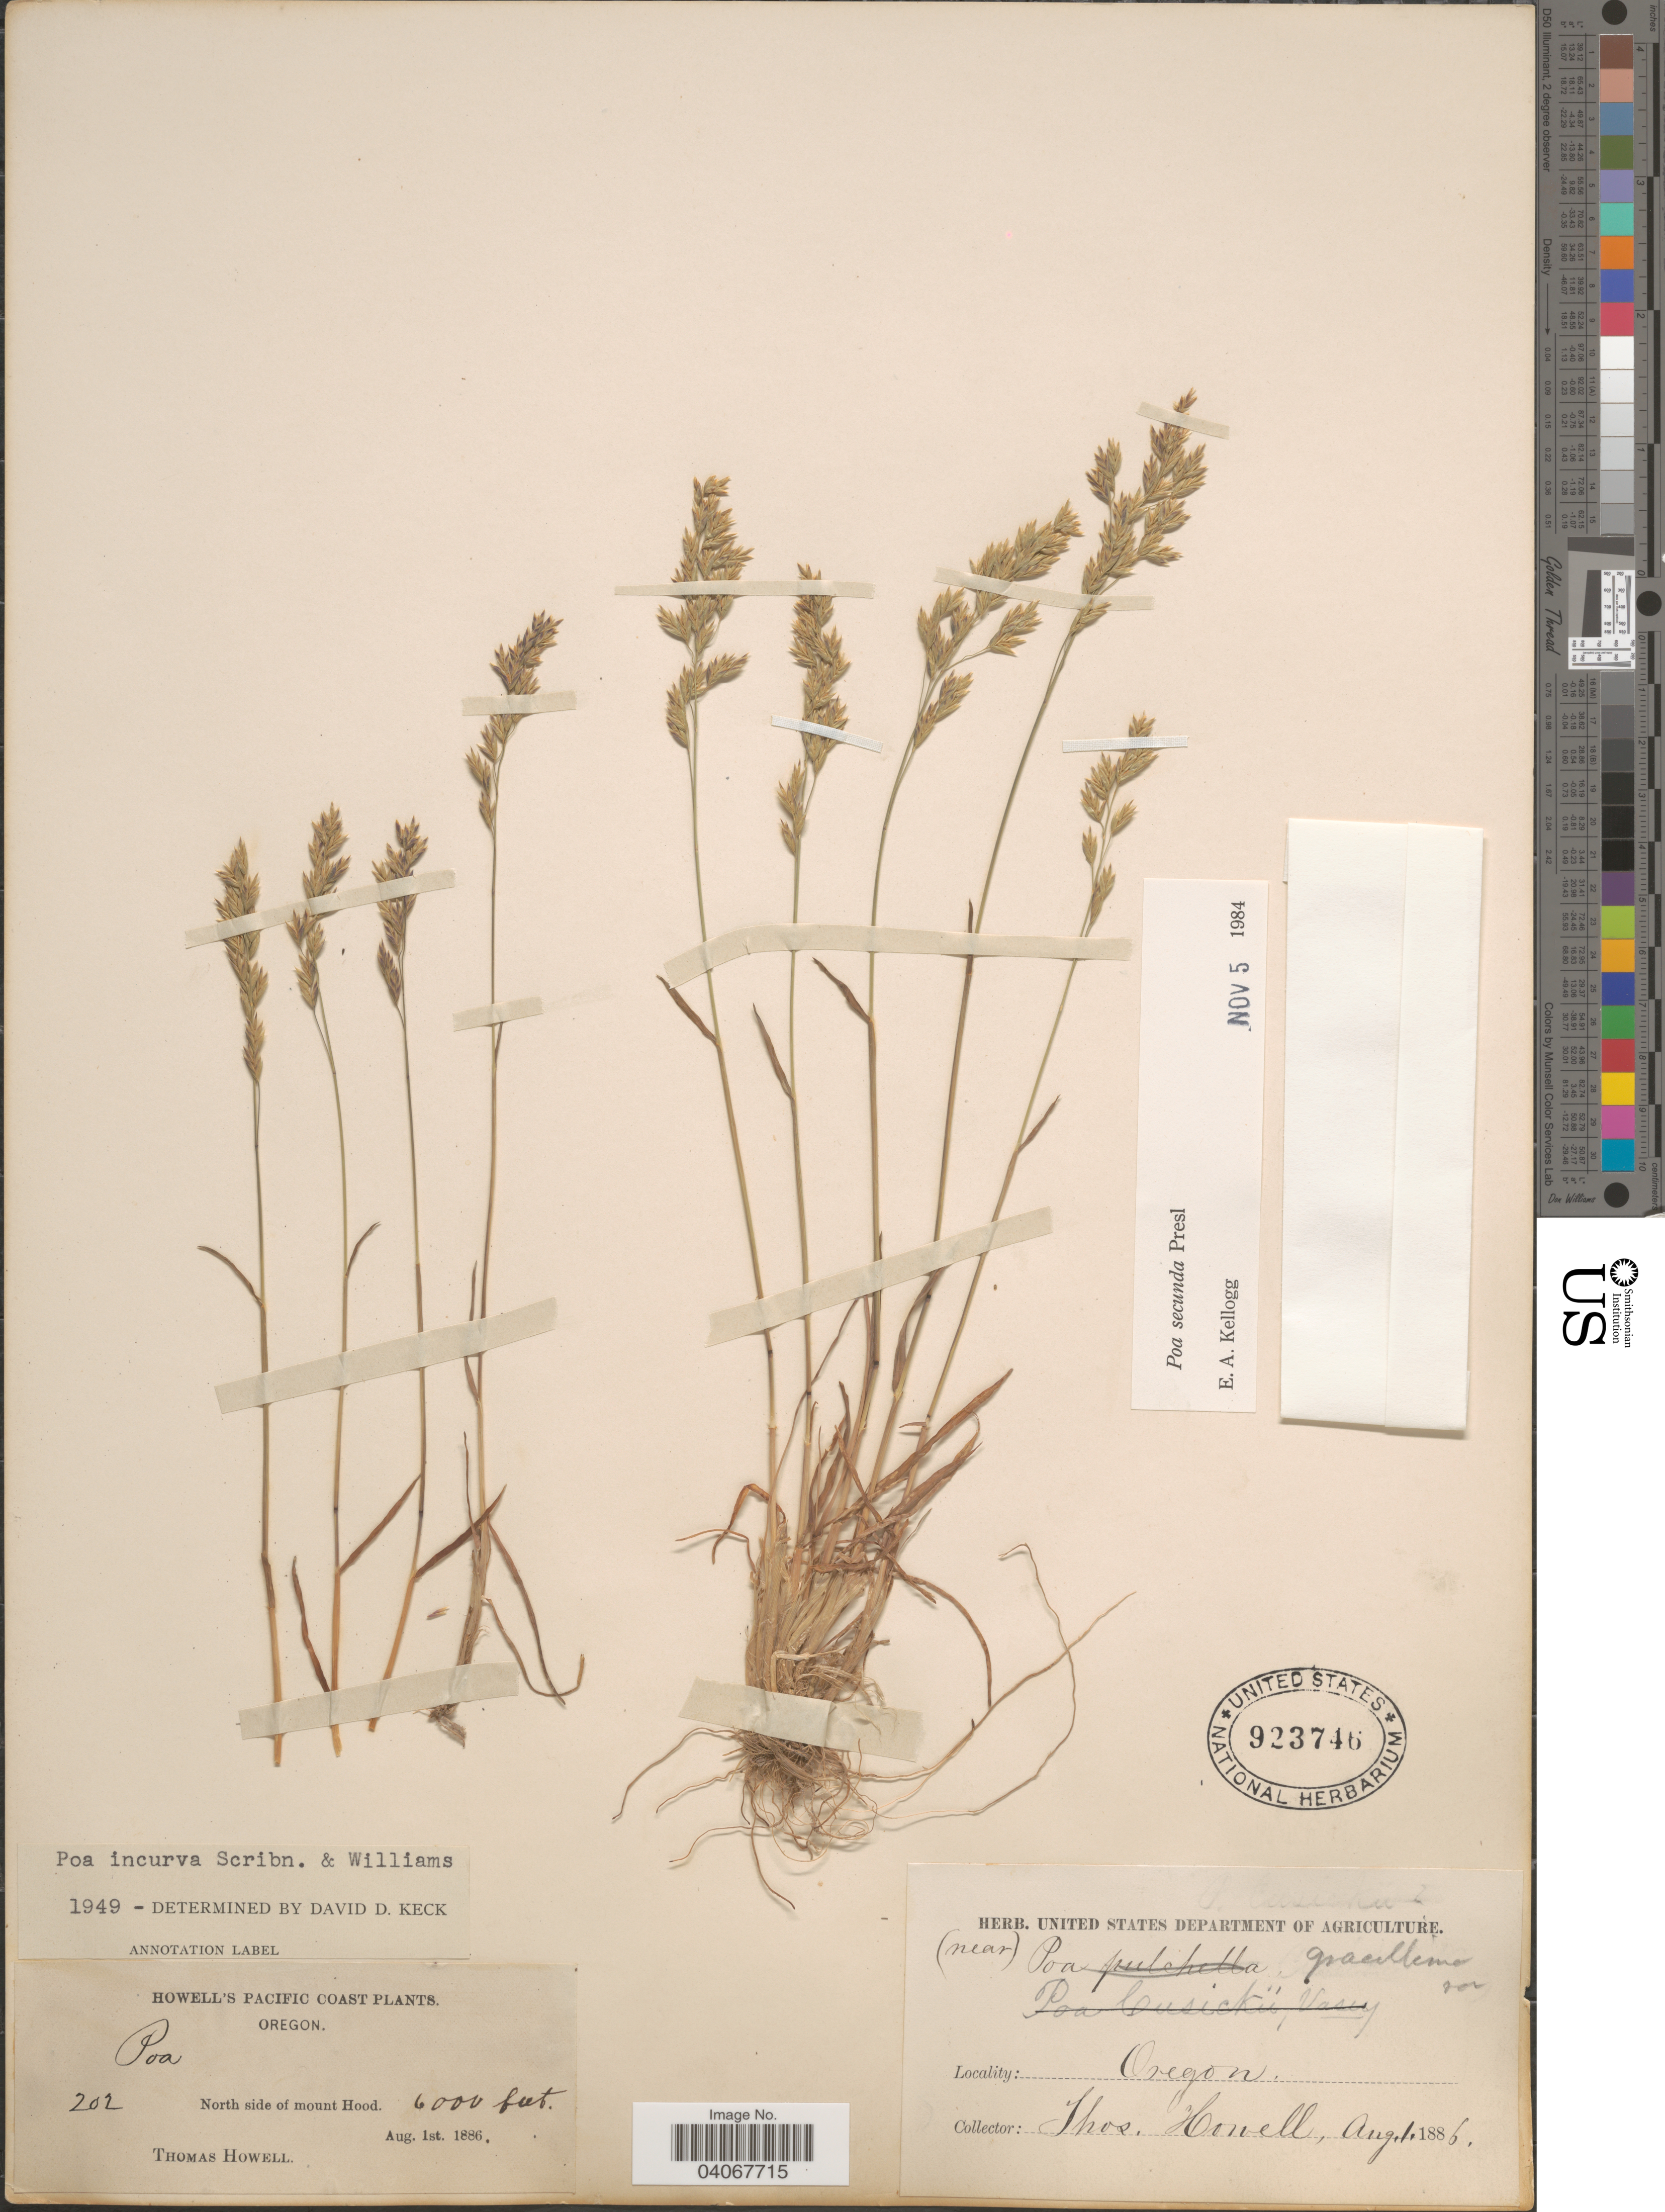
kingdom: Plantae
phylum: Tracheophyta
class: Liliopsida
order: Poales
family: Poaceae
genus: Poa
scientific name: Poa secunda subsp. secunda var. secunda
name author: J. Presl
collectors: T. Howell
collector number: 202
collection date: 1886-08-01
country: United States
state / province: Oregon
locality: Pacific Coast. North side of mount Hood.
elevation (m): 1829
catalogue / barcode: US 923746